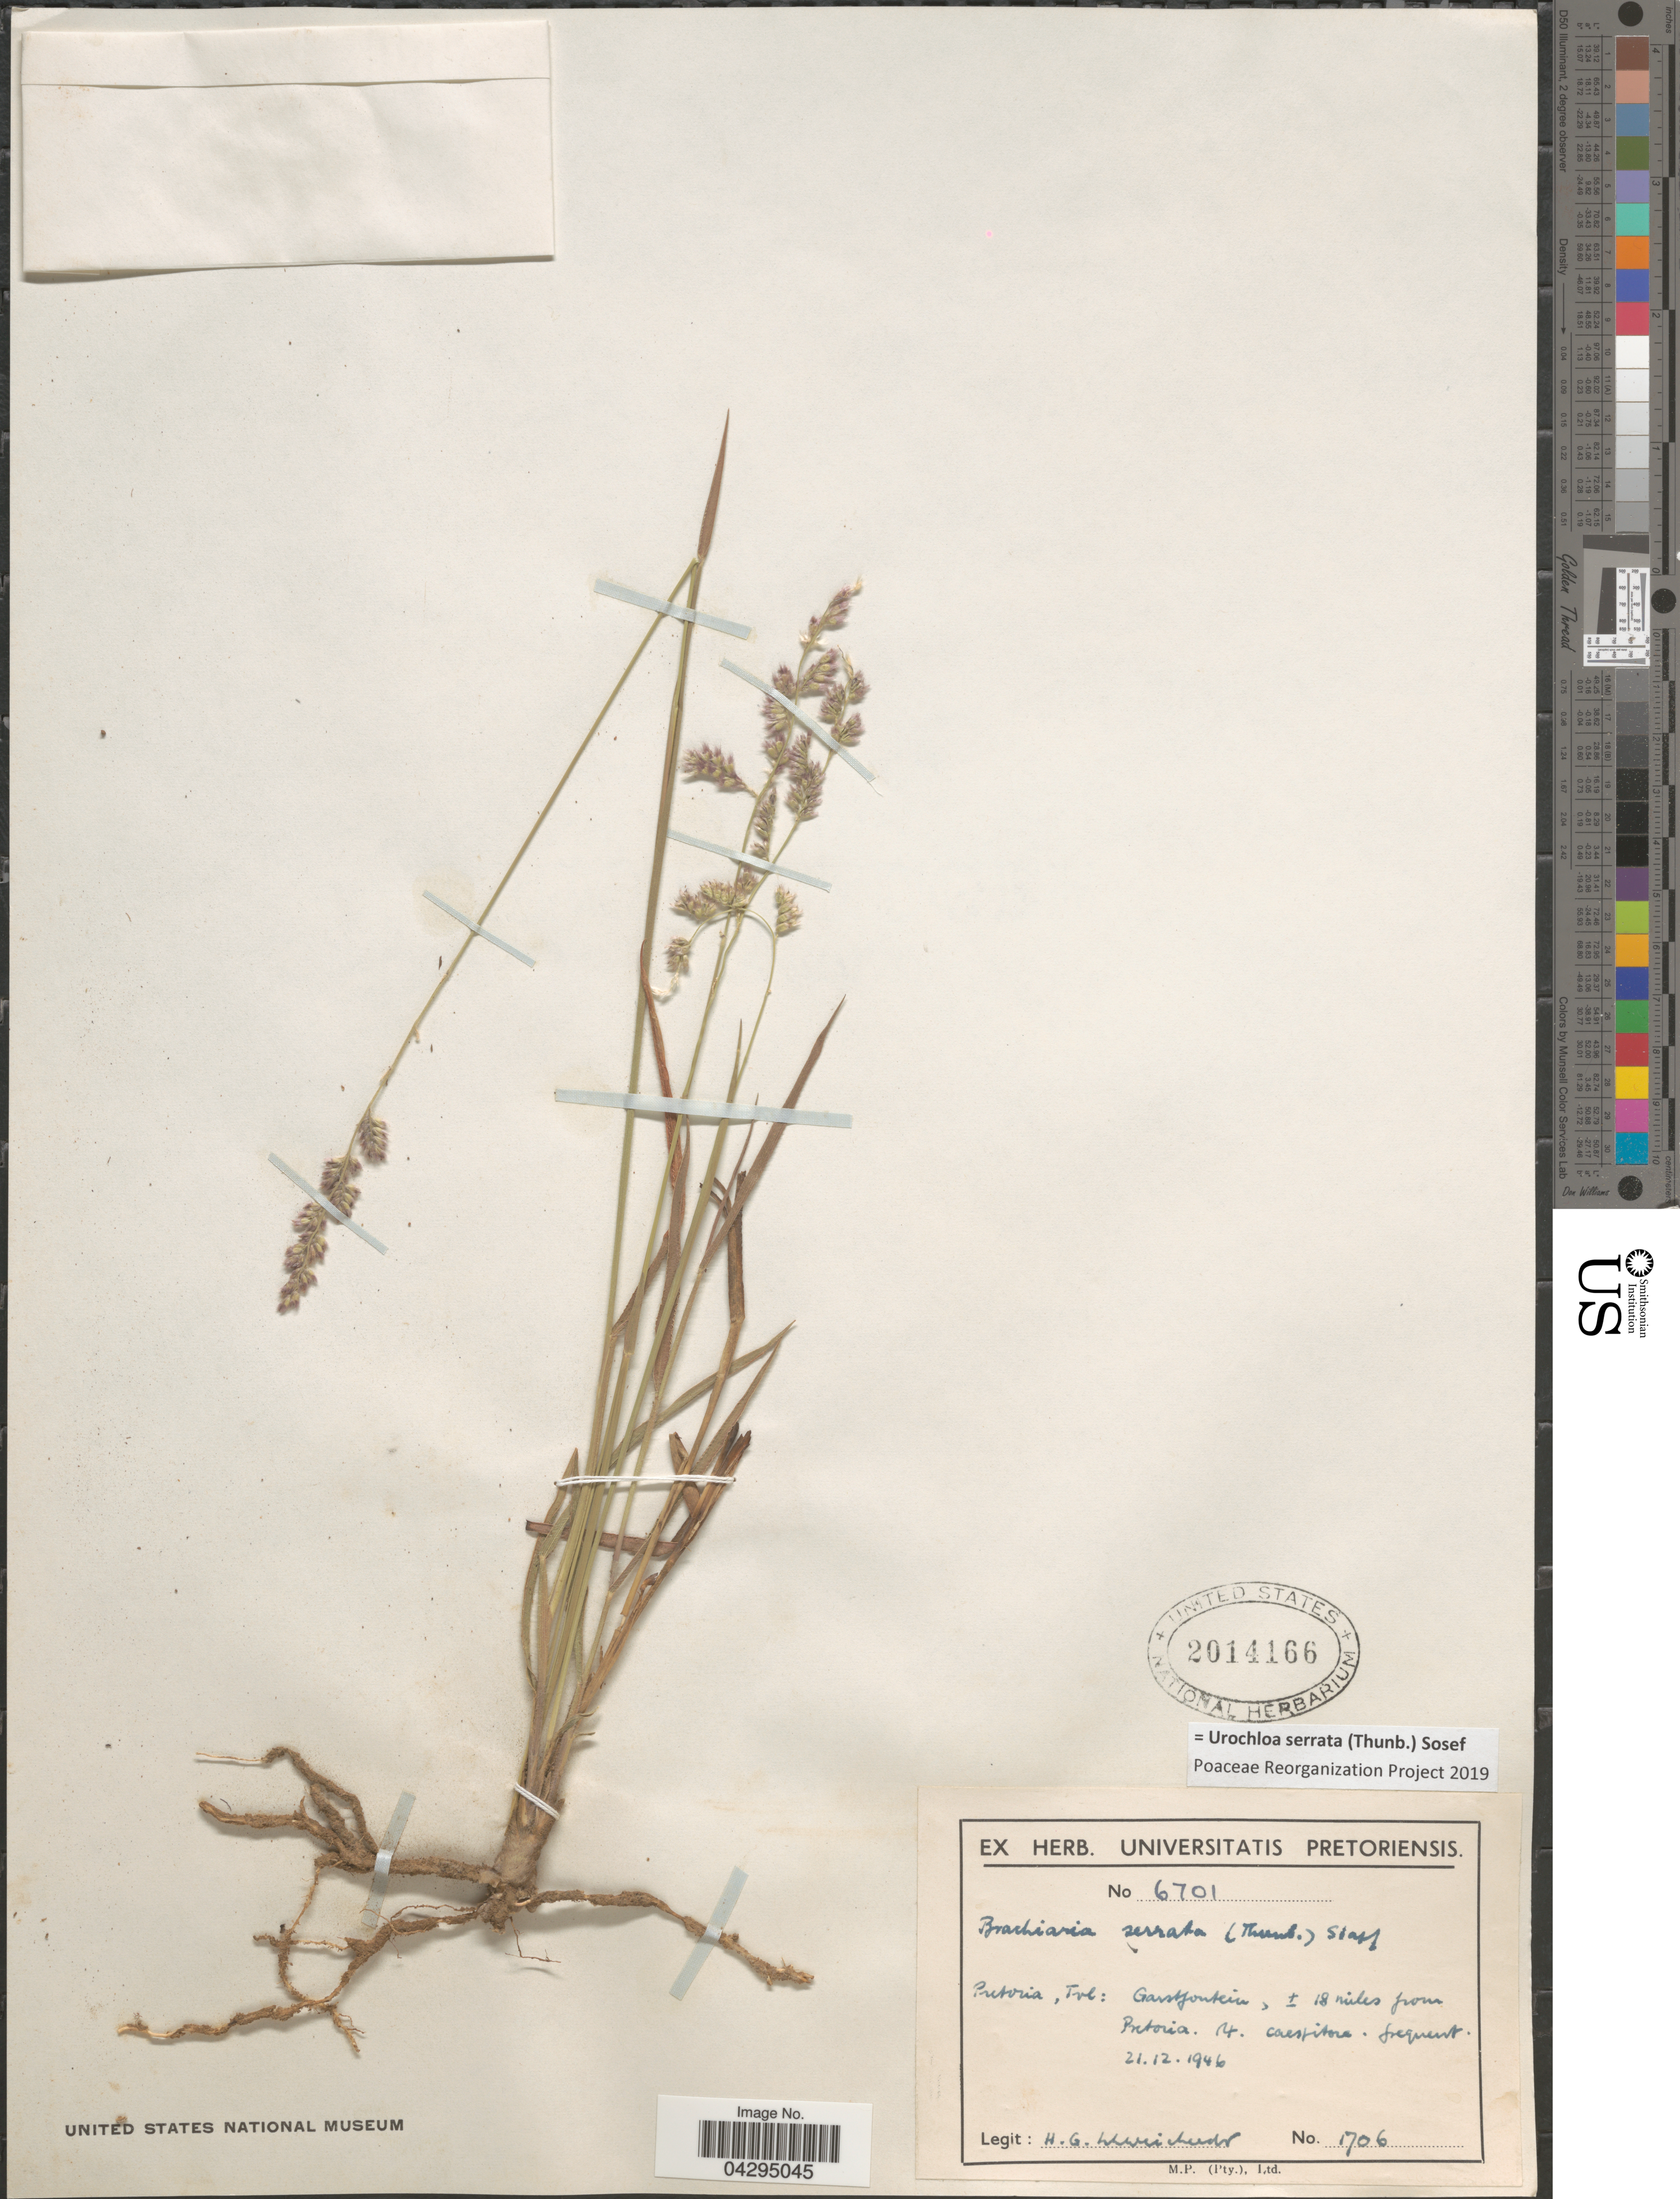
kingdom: Plantae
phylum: Tracheophyta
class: Liliopsida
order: Poales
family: Poaceae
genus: Urochloa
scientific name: Urochloa serrata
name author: (Thunb.) Sosef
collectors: H. Schweickerdt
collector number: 1706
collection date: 1946-12-21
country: South Africa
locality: Pretoria, Tvl: Garstfontein, ± 18 miles from Pretoria.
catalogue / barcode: US 2014166